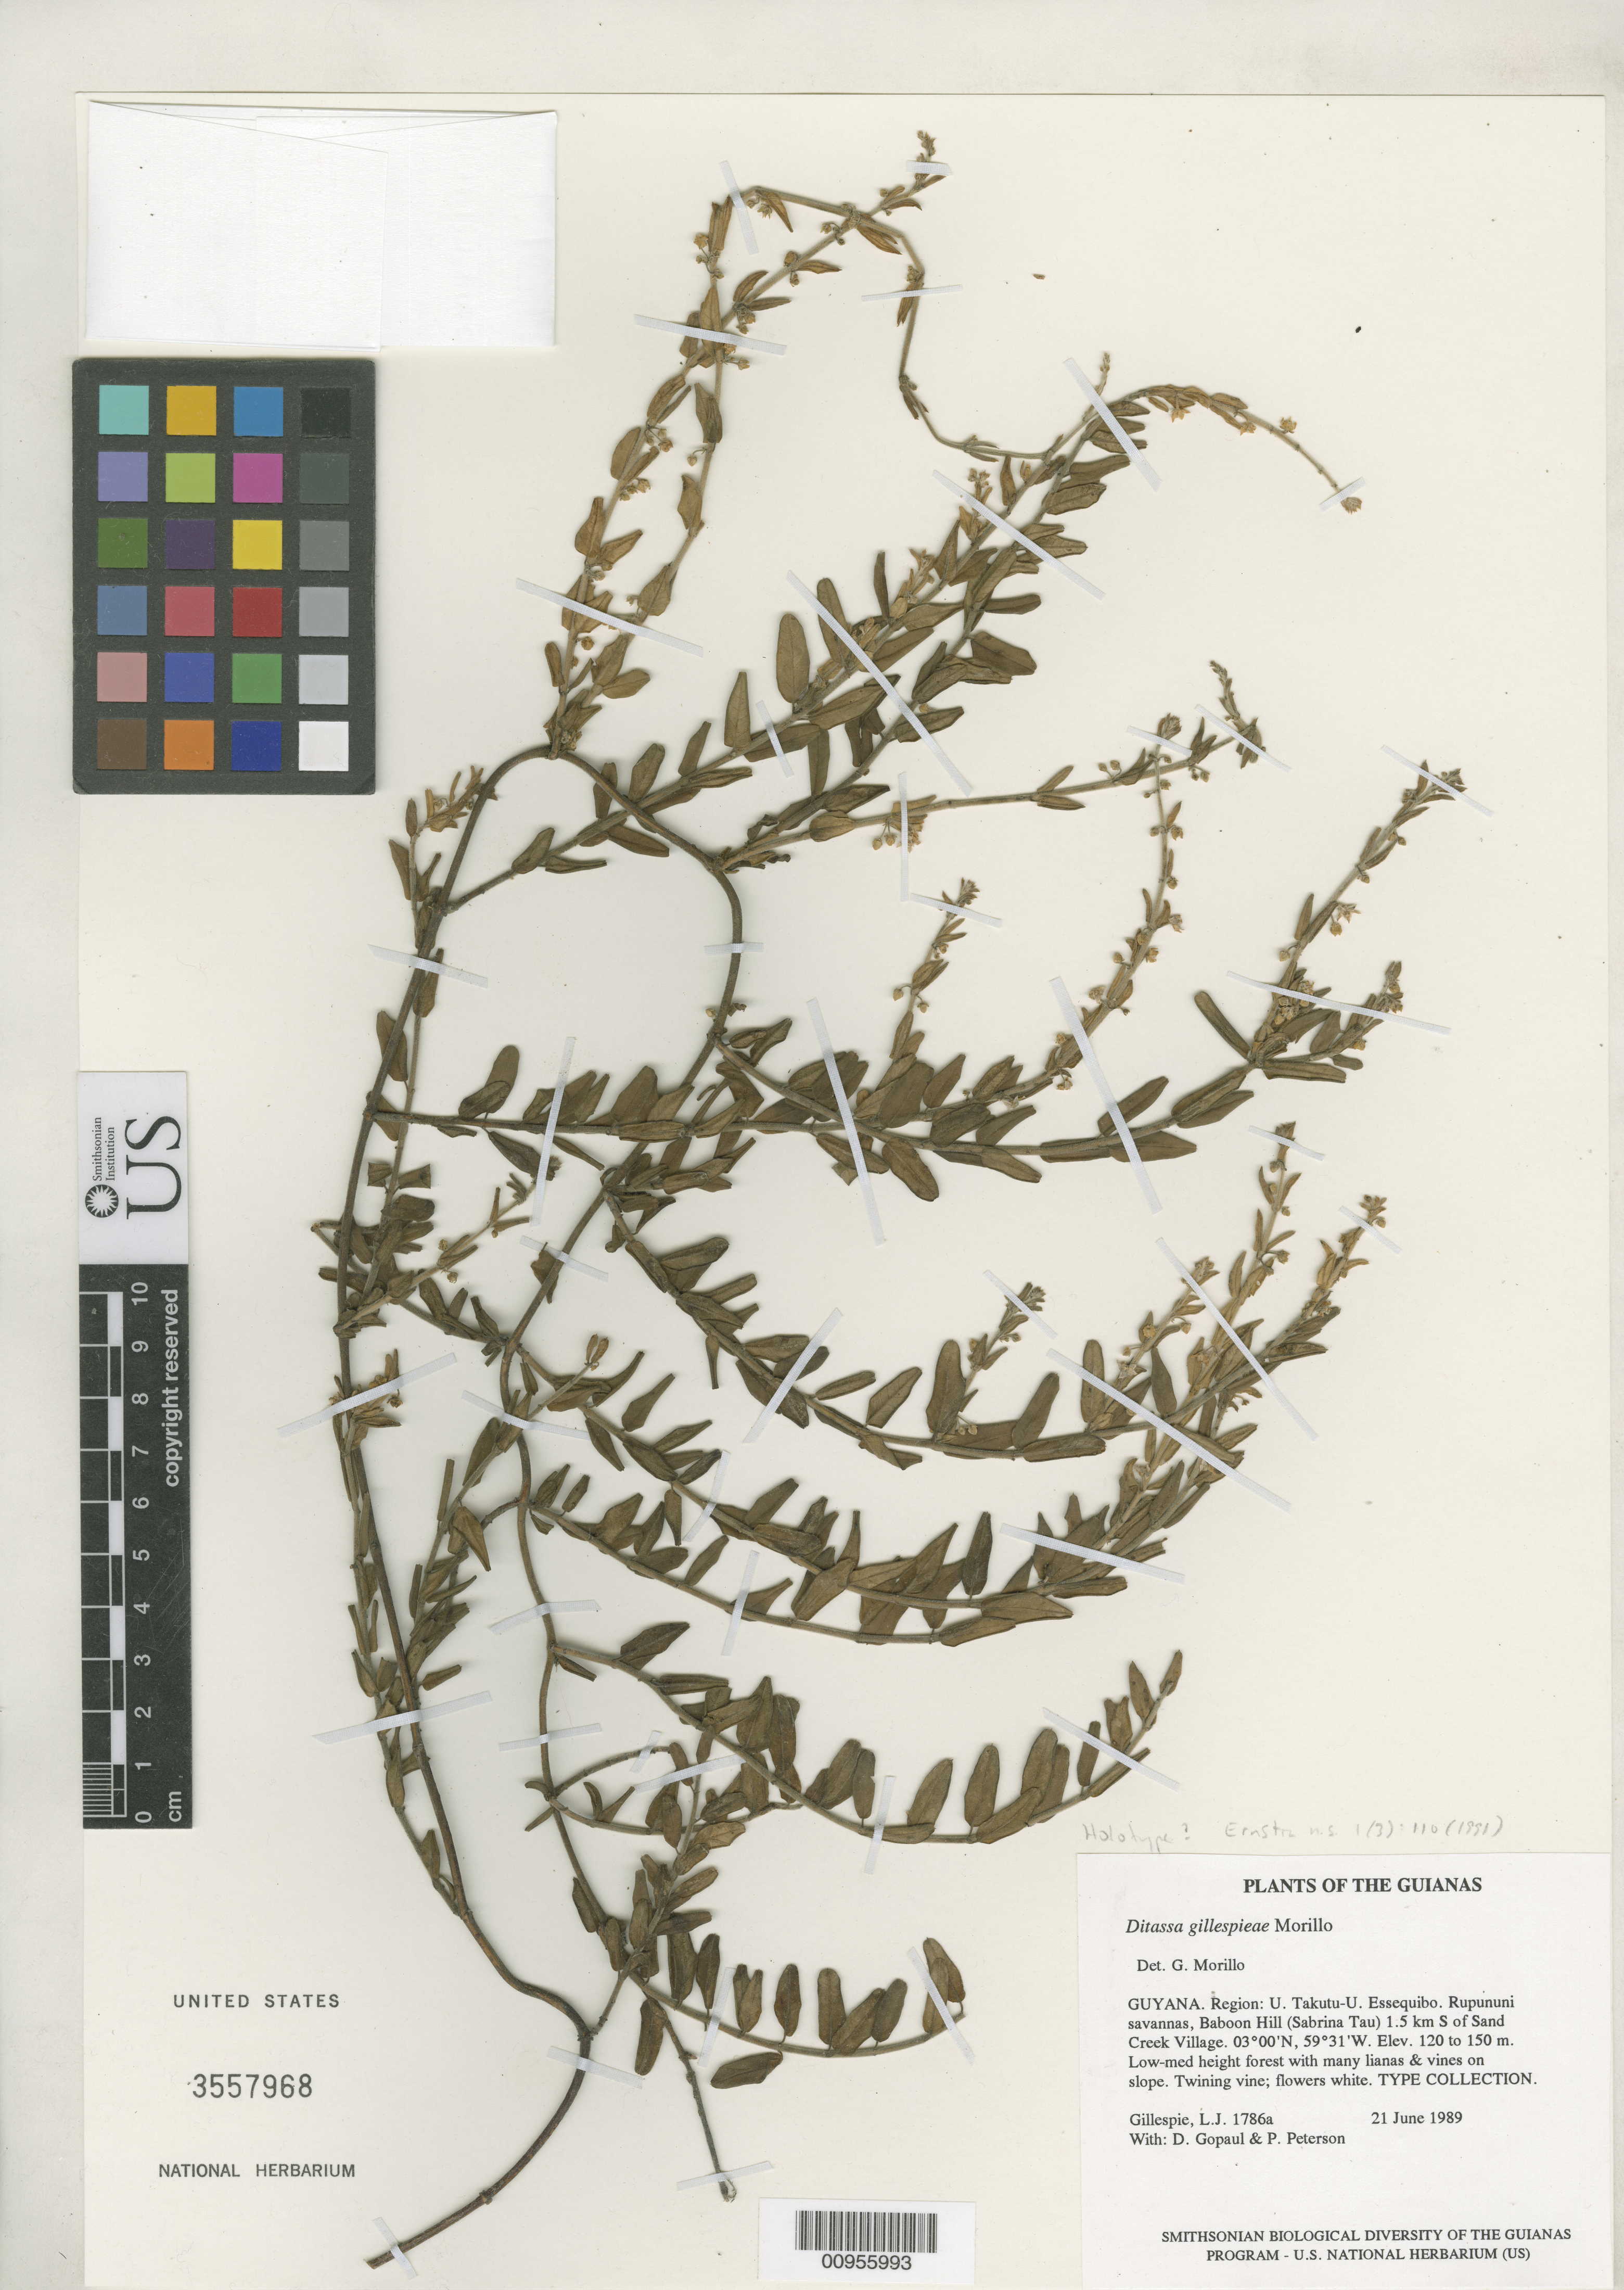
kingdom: Plantae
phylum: Tracheophyta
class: Magnoliopsida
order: Gentianales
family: Apocynaceae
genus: Ditassa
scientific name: Ditassa gillespieae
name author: Morillo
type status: Holotype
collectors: L. J. Gillespie, D. Gopaul & P. M. Peterson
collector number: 1786a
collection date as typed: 21 Jun 1989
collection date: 1989-06-21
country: Guyana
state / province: U. Takutu-U. Essequibo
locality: Region: U. Takutu-U. Essequibo. Rupununi savannas, Baboon Hill (Sabrina Tau) 1.5 km S of Sand Creek Village.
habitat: Low-med. Height forest with many lianas & vines on slope.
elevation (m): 120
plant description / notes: Specimen labeled as "TYPE COLLECTION", presumably the holotype as cited in protologue.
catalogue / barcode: US 3557968